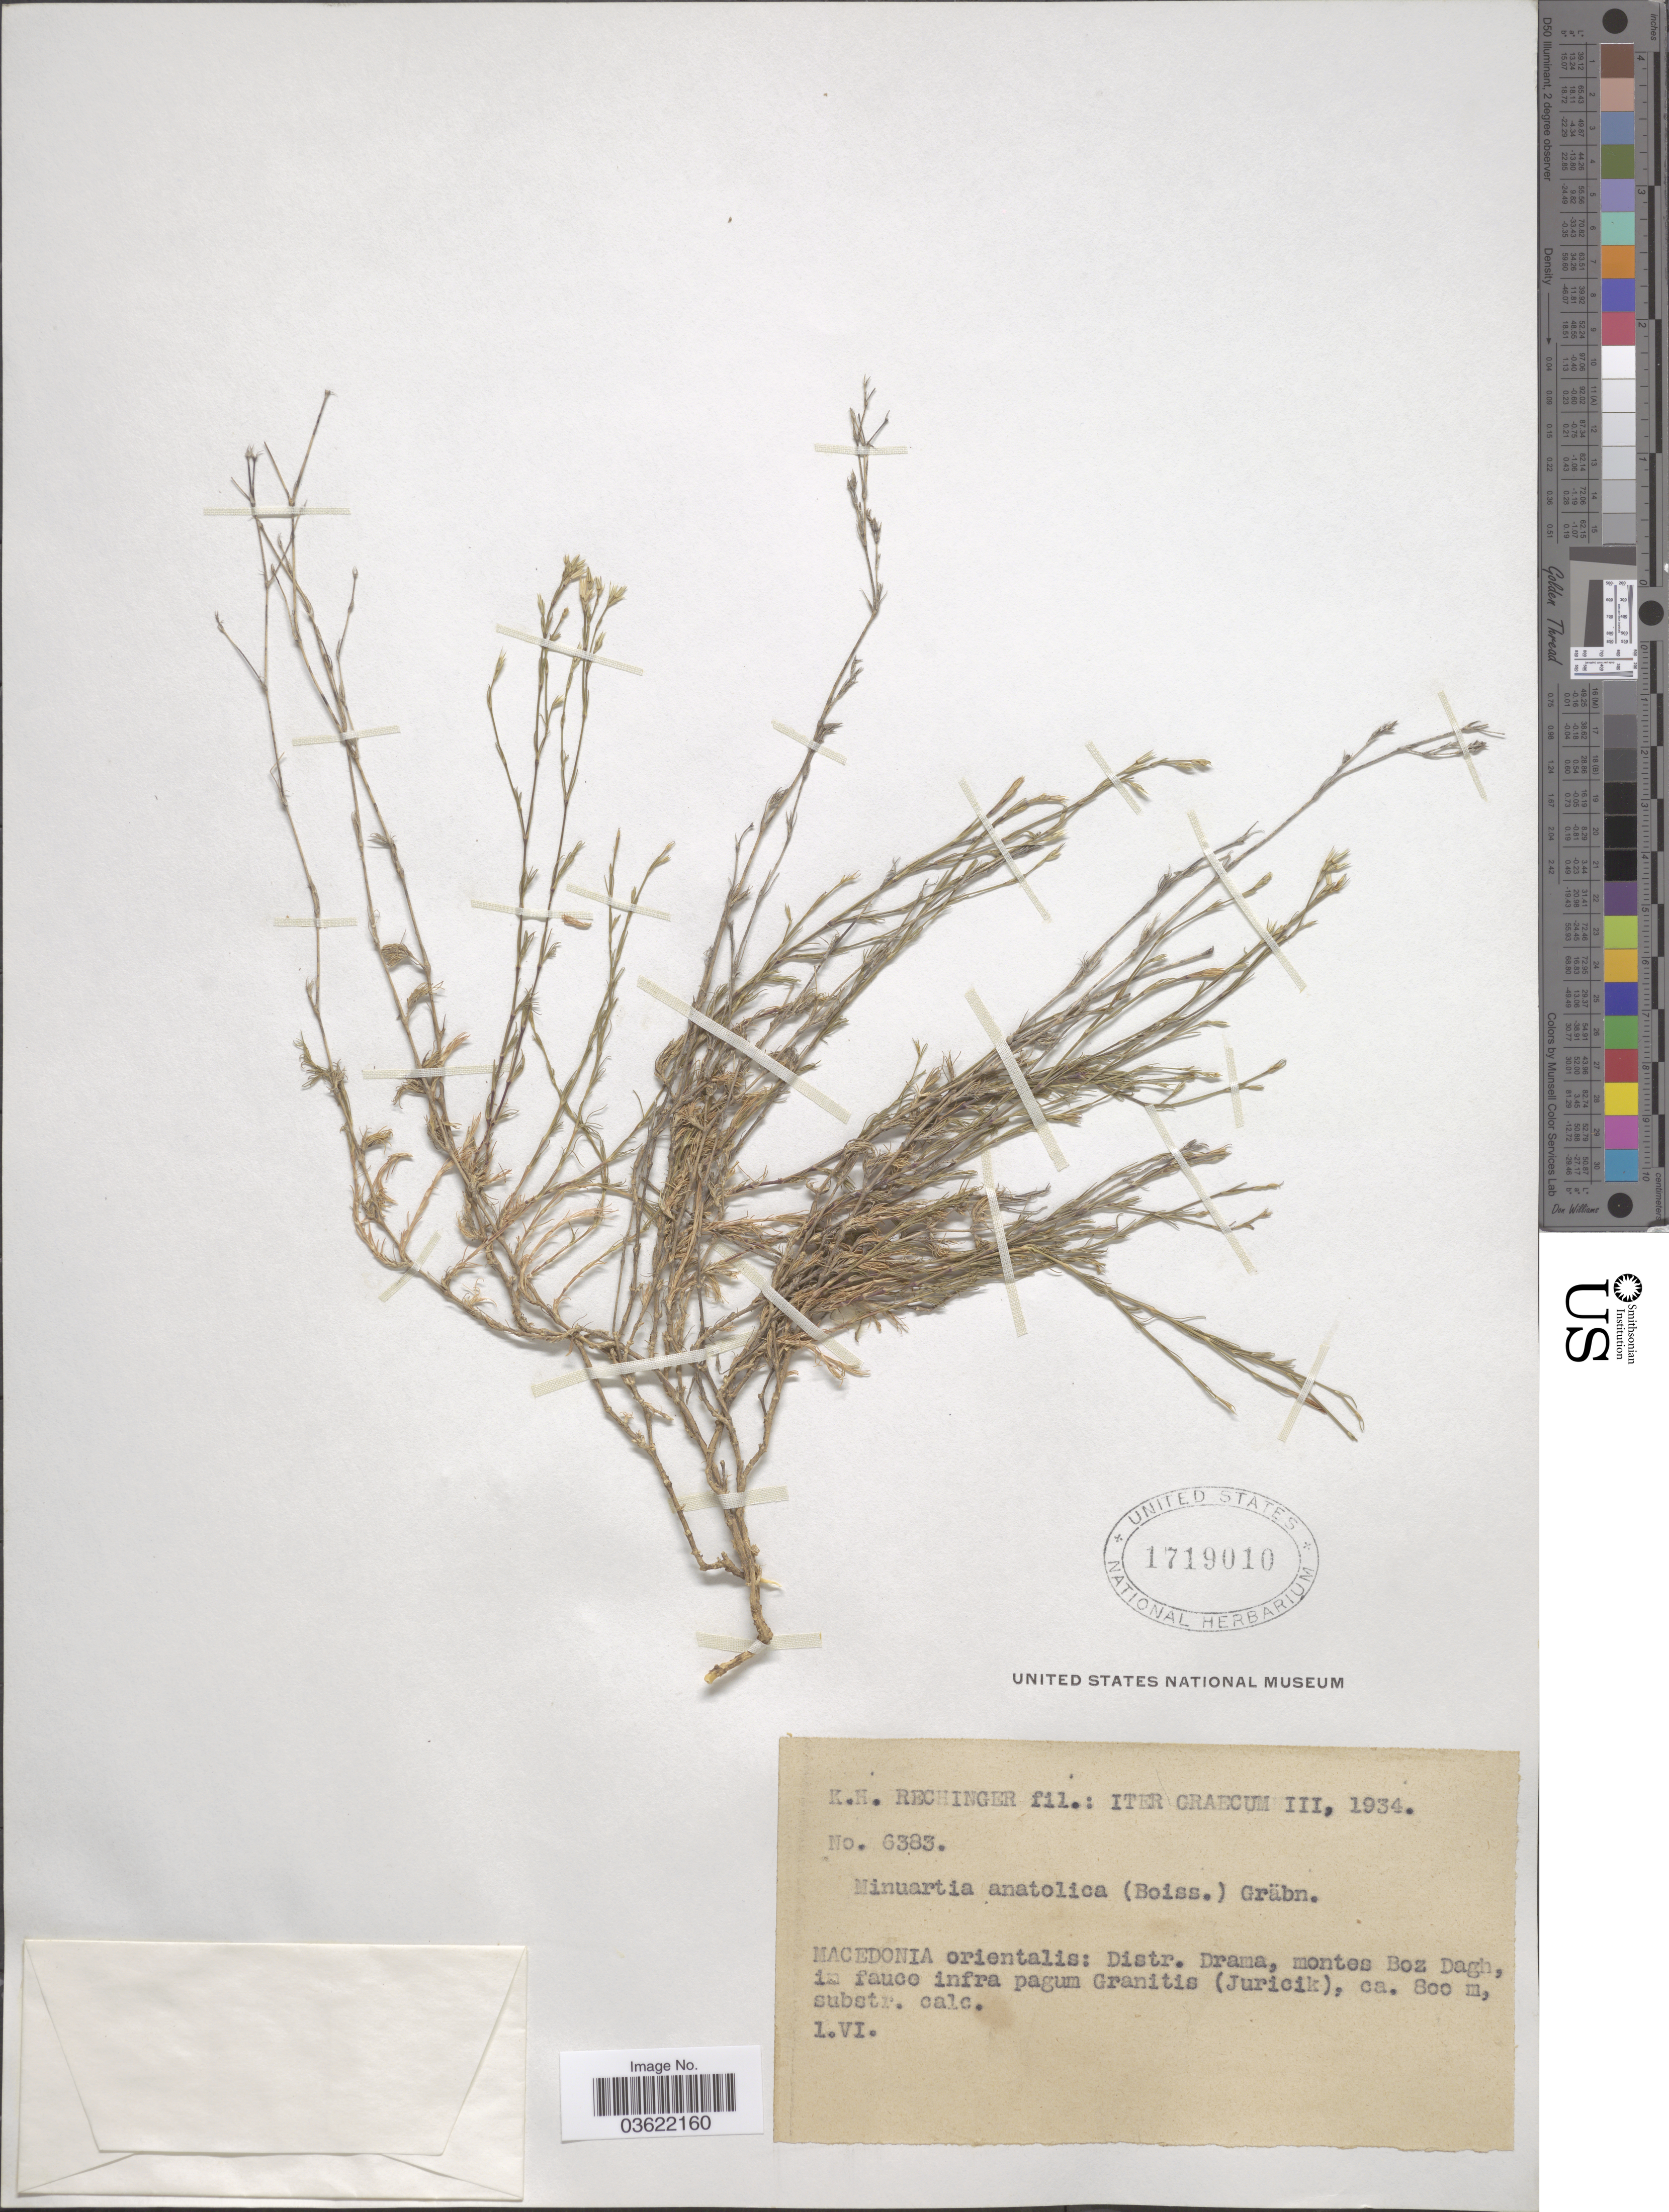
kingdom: Plantae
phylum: Tracheophyta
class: Magnoliopsida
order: Caryophyllales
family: Caryophyllaceae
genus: Arenaria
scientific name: Arenaria anatolica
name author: (Boiss.) Fernald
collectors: K. H. Rechinger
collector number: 6383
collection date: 1934-06-01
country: Greece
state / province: East Macedonia and Thrace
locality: Macedonia orientalis: Distr. Drama, montes Boz Dagh, in fauce infra pagum Granitis (Juricik), substr. calc.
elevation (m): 800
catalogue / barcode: US 1719010